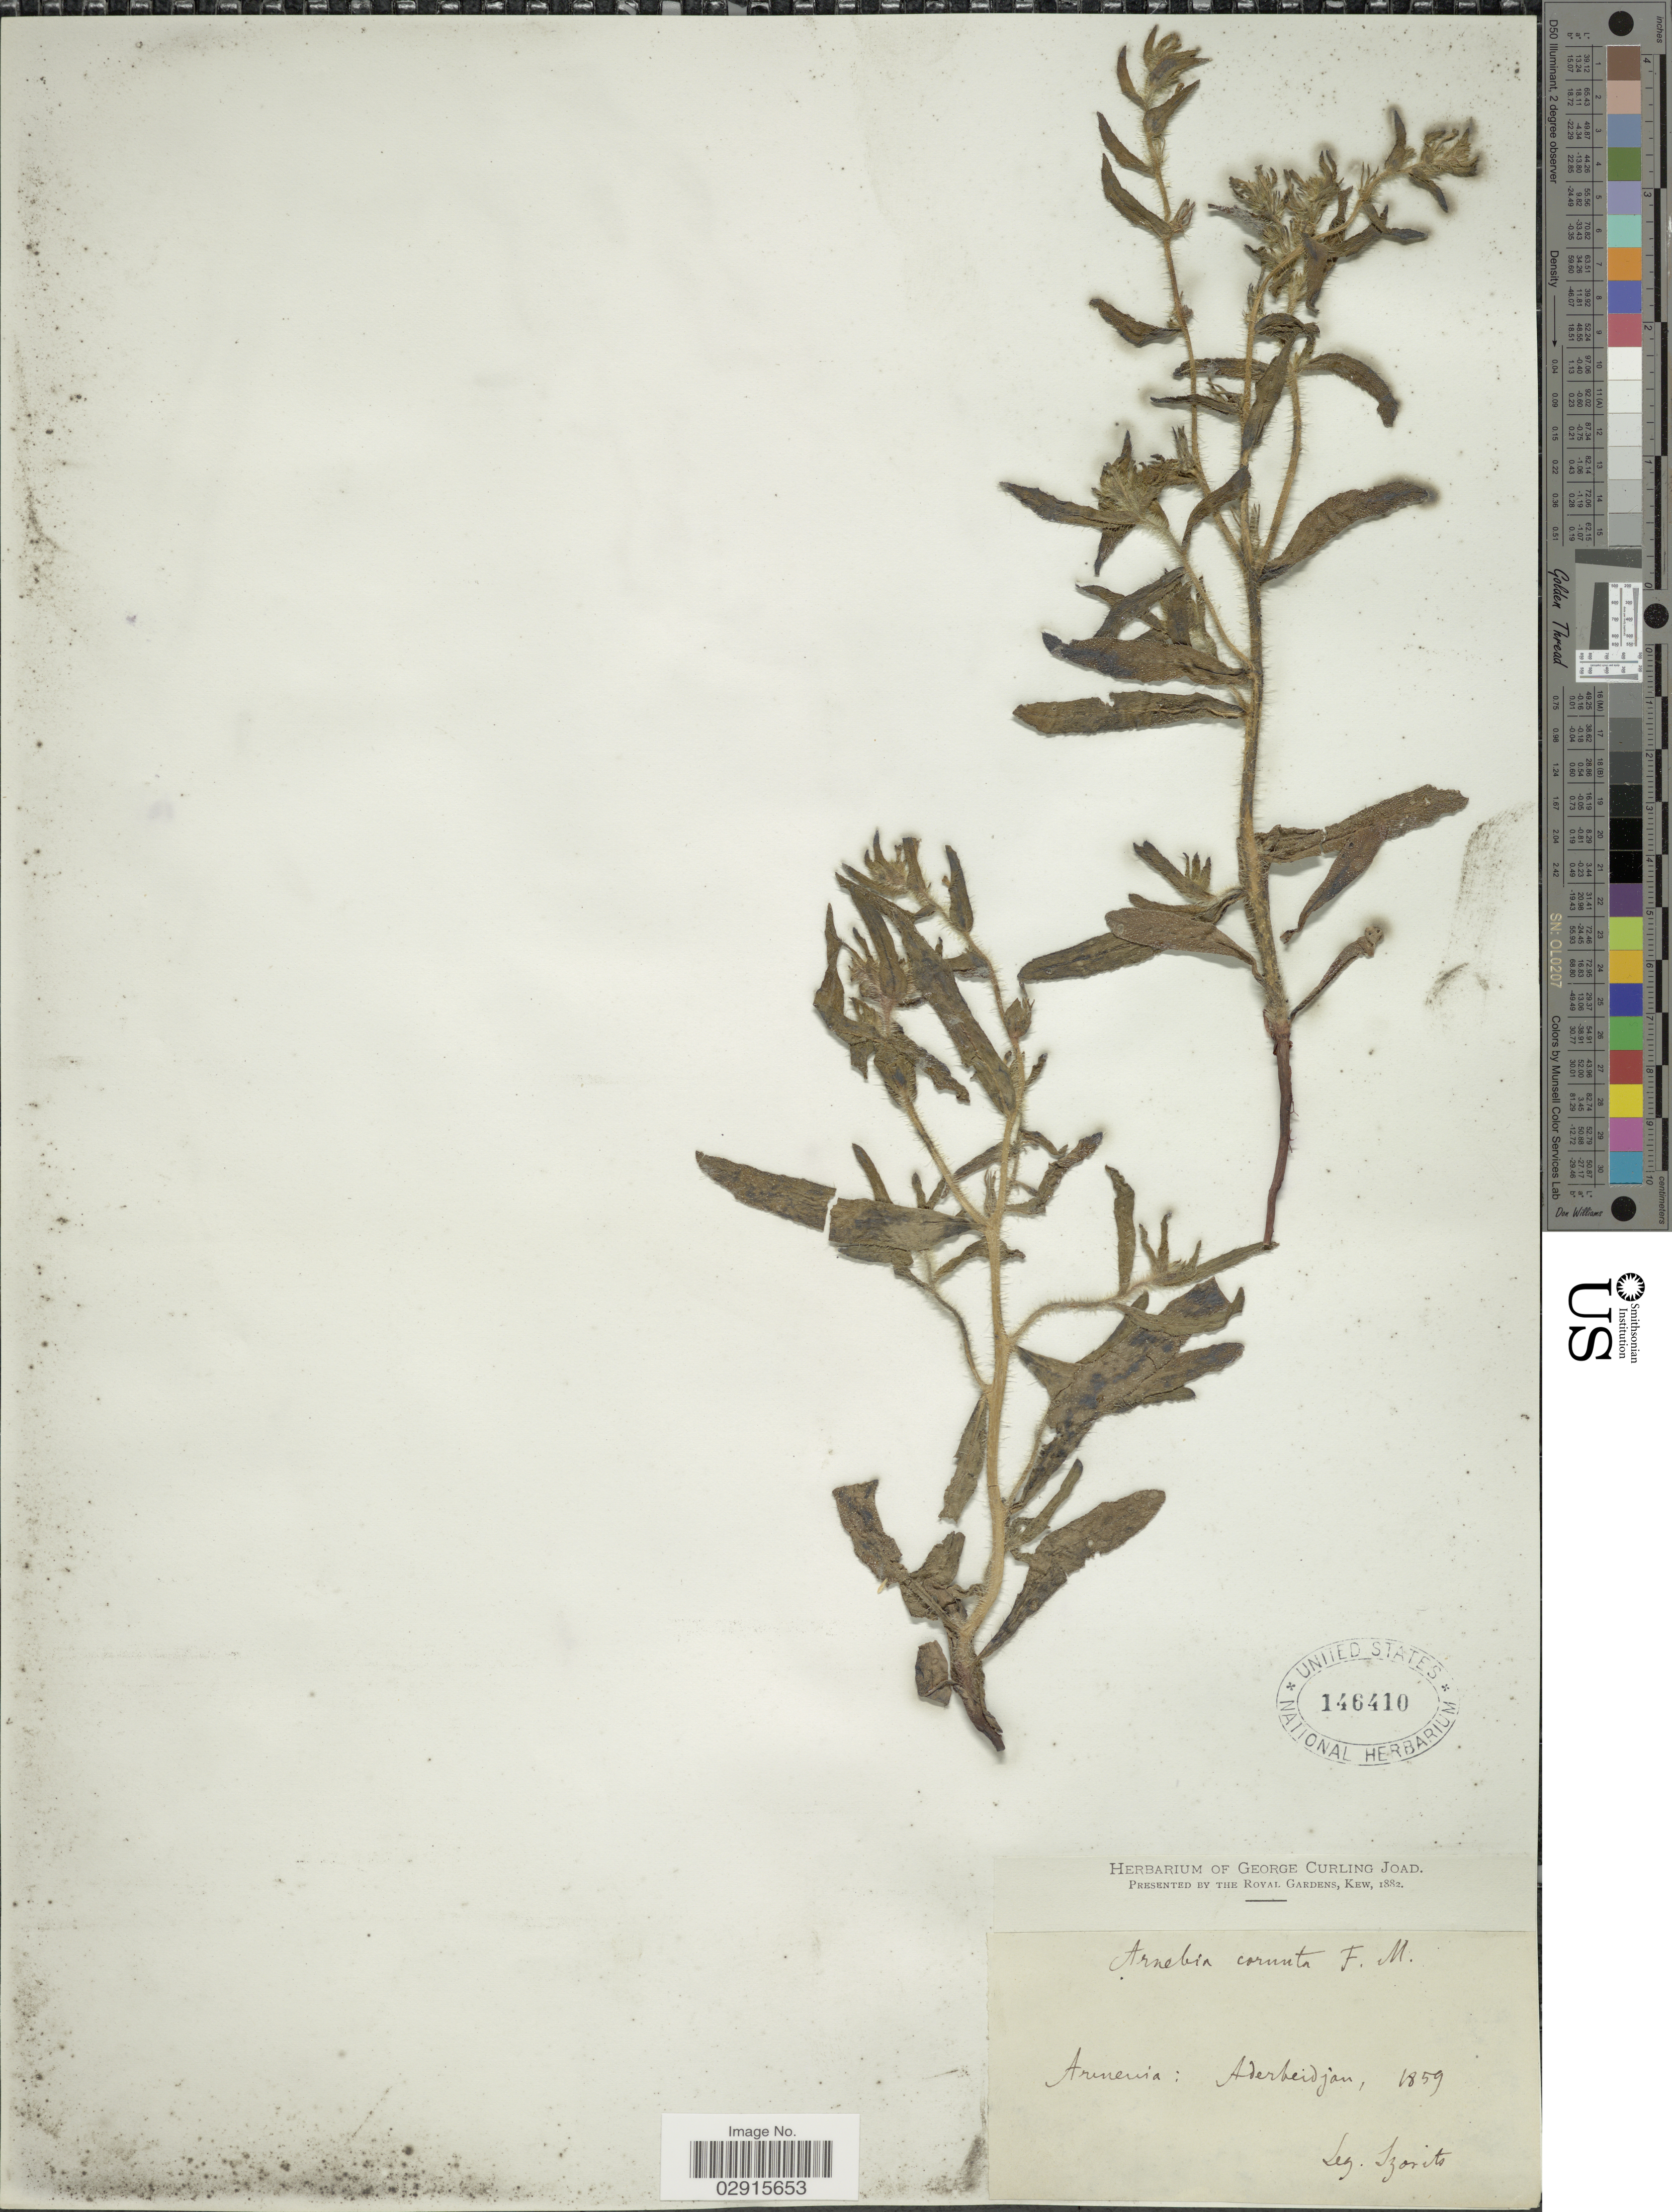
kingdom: Plantae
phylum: Tracheophyta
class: Magnoliopsida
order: Boraginales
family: Boraginaceae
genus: Arnebia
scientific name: Arnebia cornuta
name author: (Ledeb.) Fisch. & C.A. Mey.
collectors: Szovits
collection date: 1859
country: Azerbaijan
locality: Aderbeidjan.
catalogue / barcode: US 146410